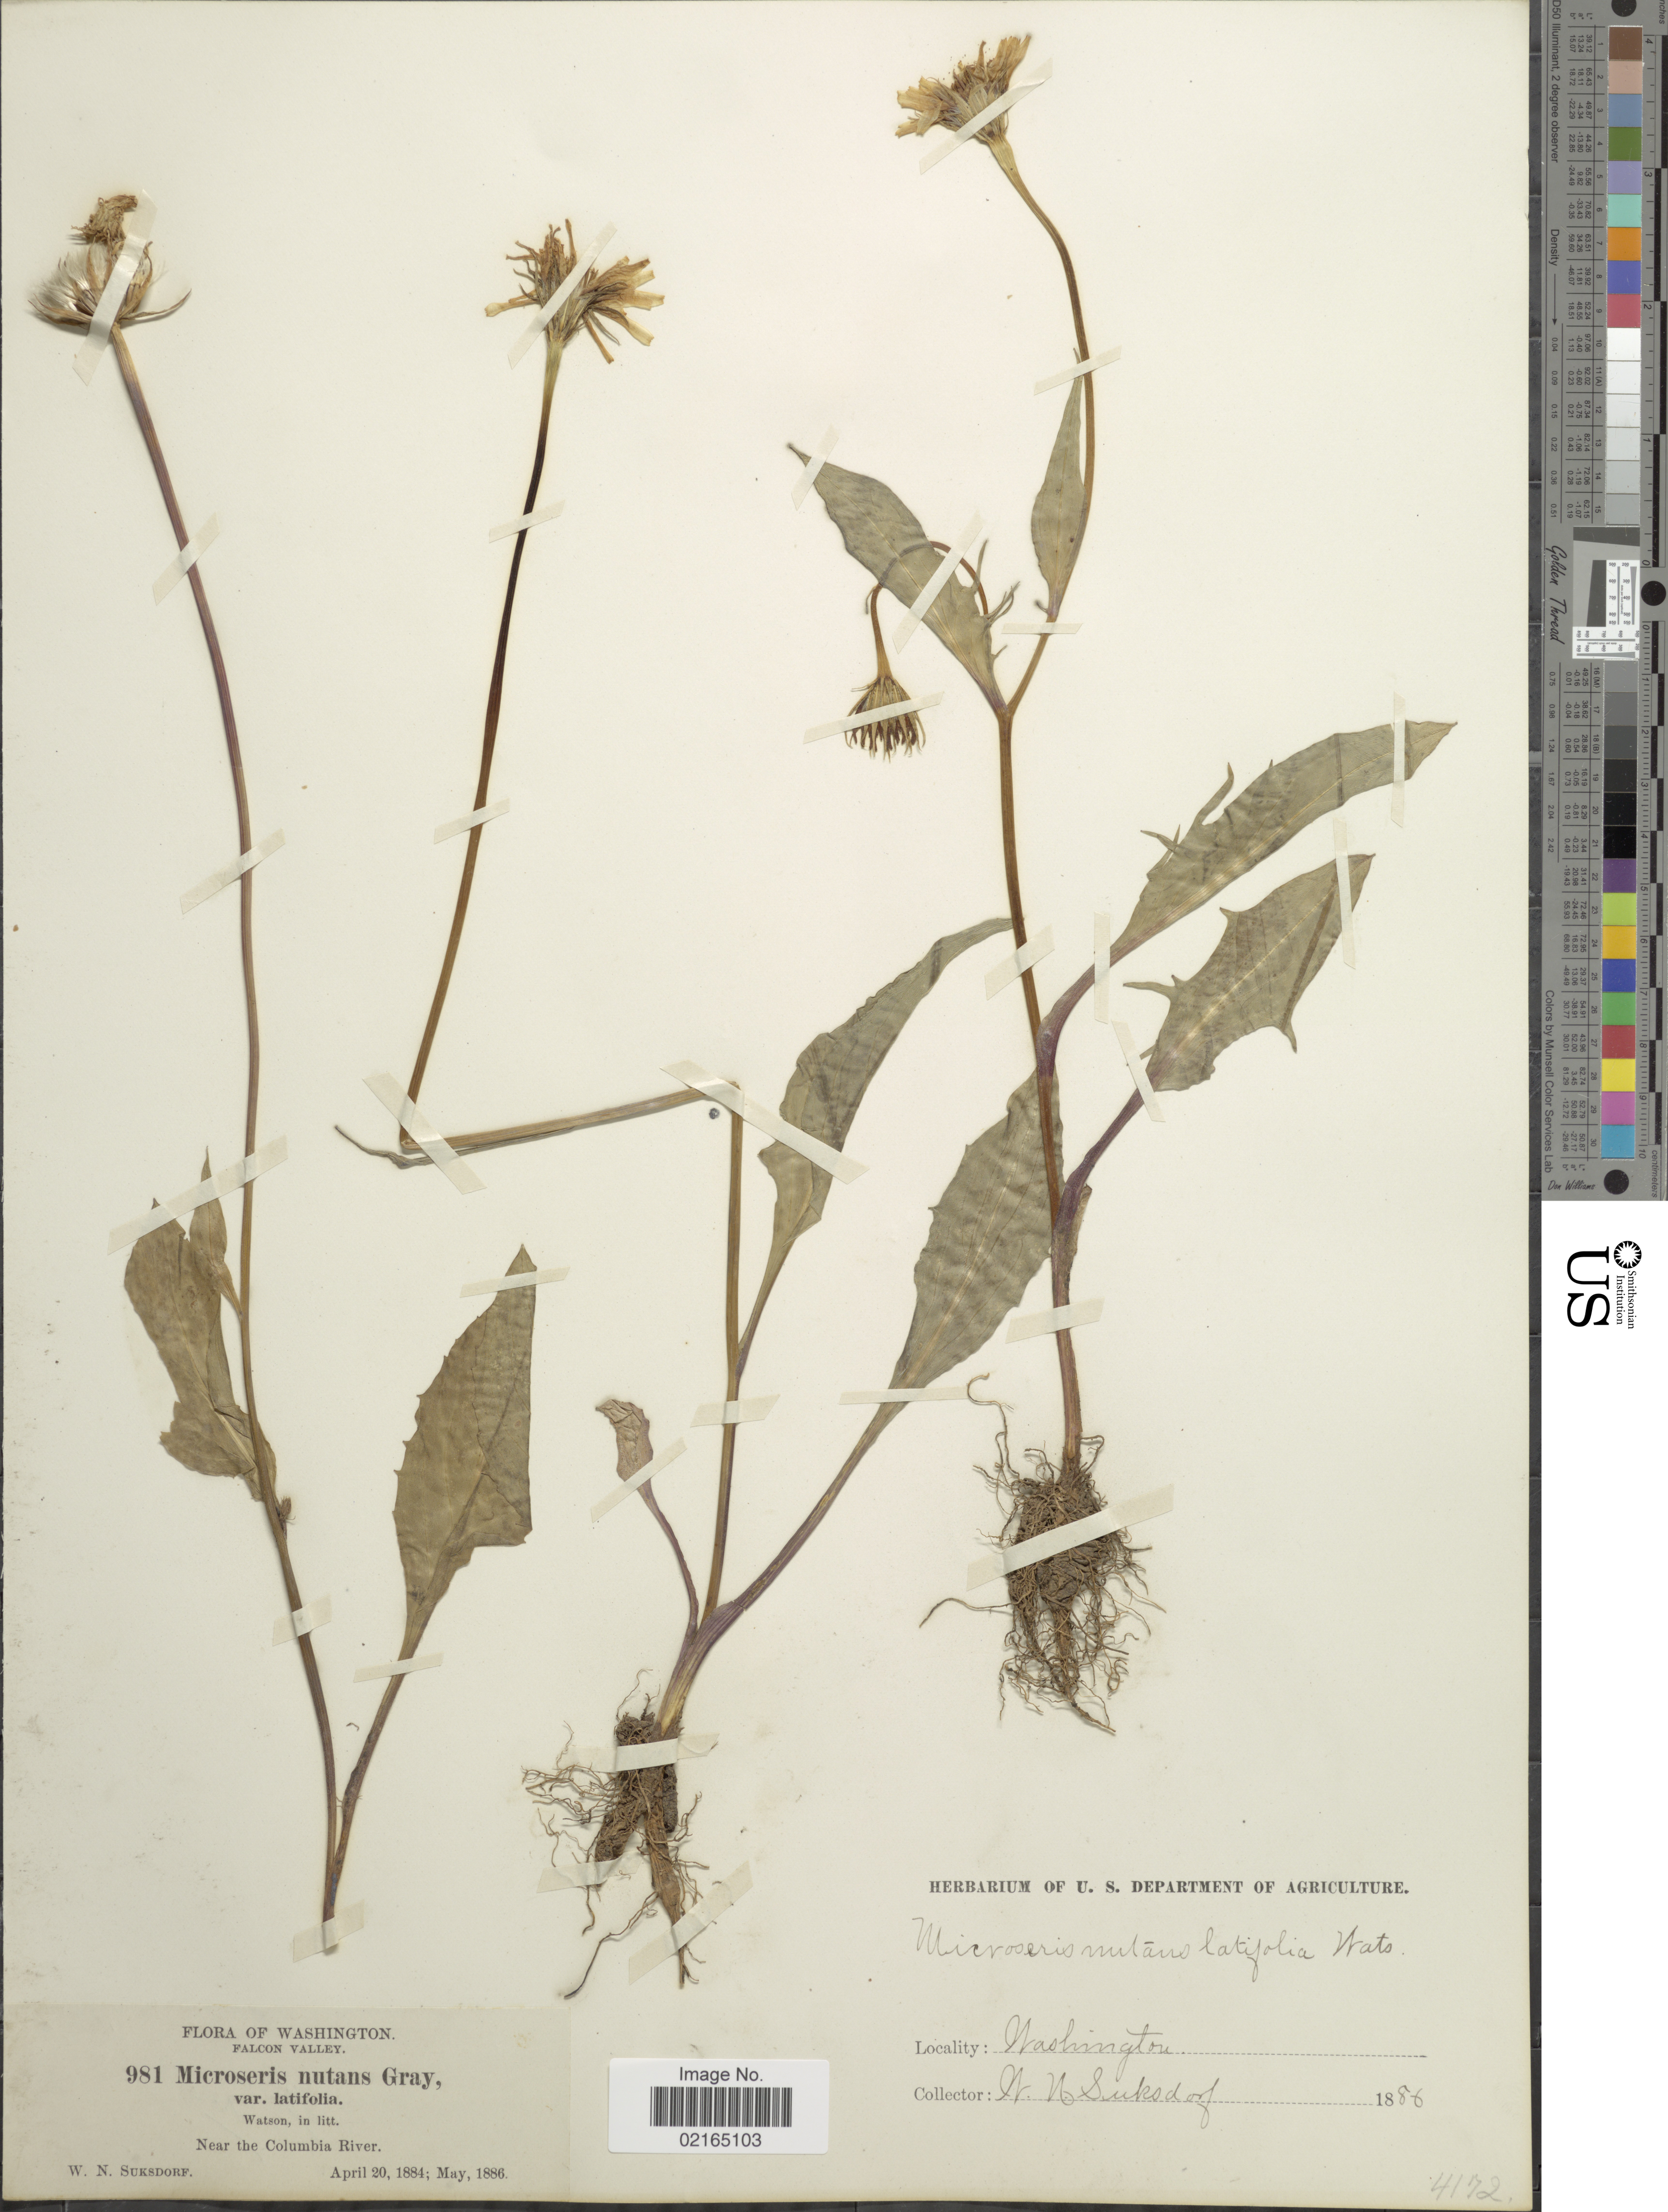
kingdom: Plantae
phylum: Tracheophyta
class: Magnoliopsida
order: Asterales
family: Asteraceae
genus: Microseris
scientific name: Microseris nutans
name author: (Hook.) Sch. Bip.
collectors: W. N. Suksdorf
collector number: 981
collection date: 1884-04-20/1886-05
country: United States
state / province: Washington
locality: Falcon Valley, near the Columbia River.